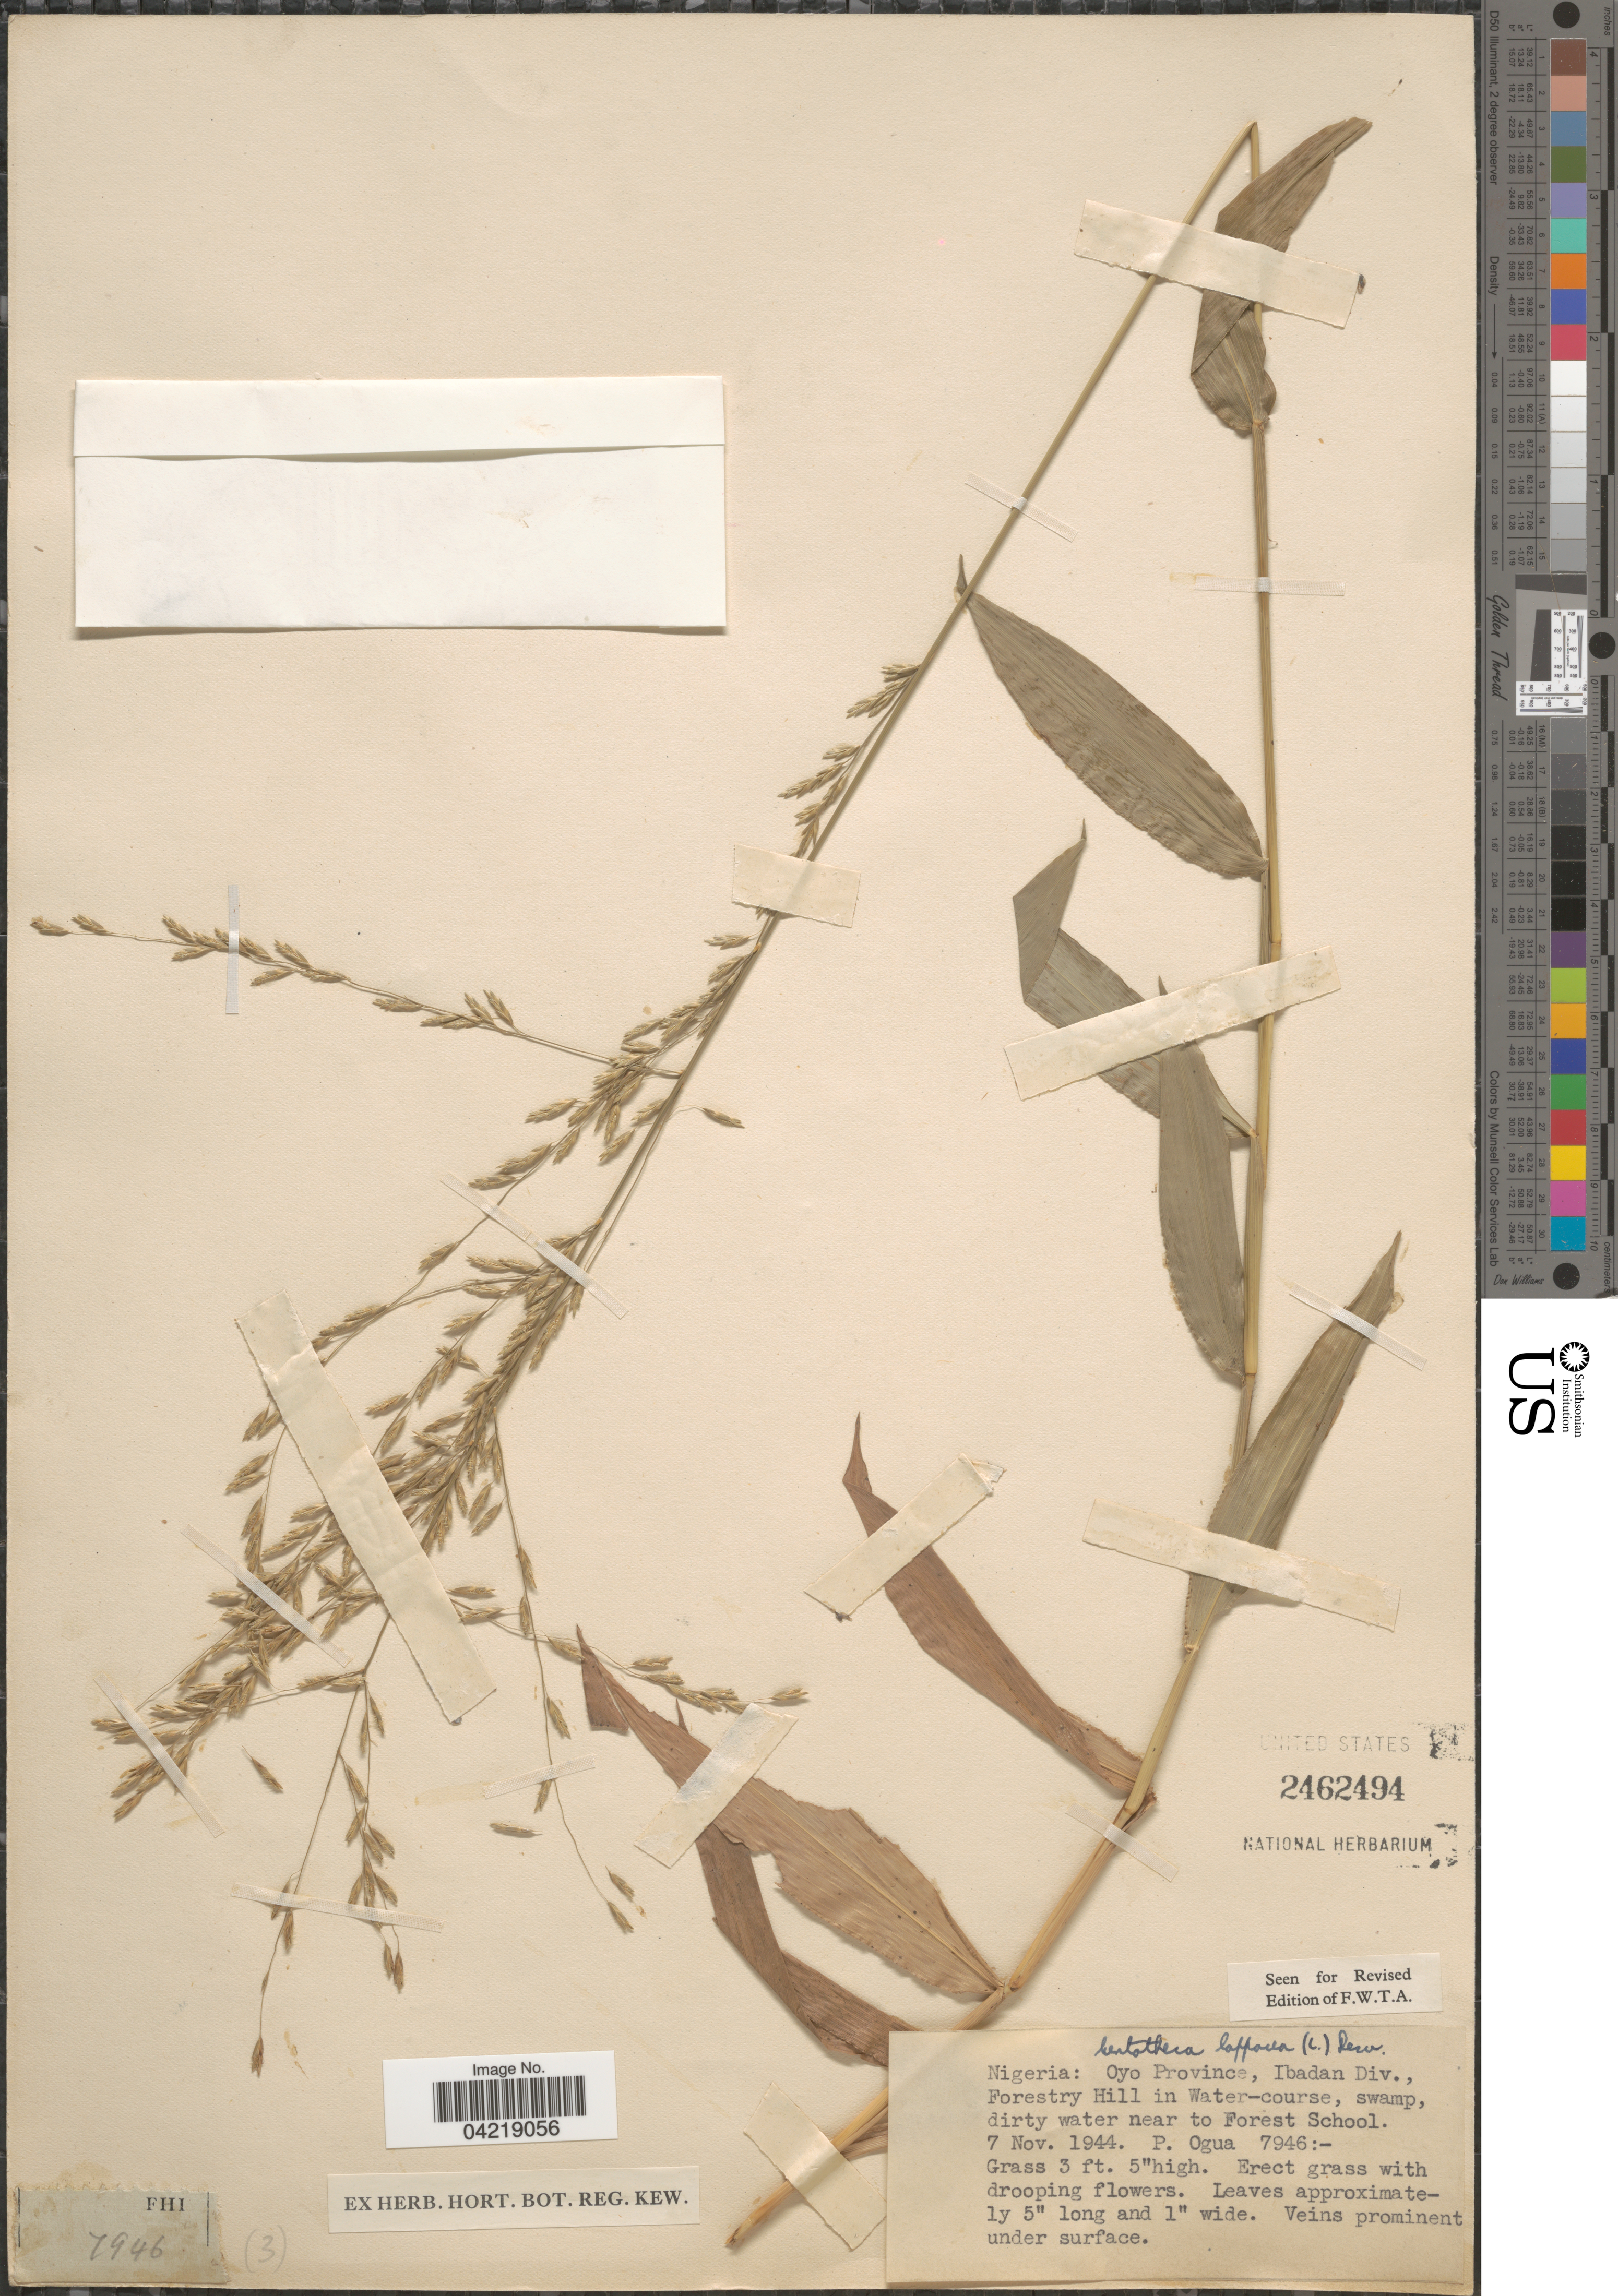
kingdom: Plantae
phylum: Tracheophyta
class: Liliopsida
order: Poales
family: Poaceae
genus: Centotheca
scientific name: Centotheca lappacea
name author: (L.) Desv.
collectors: P. Ogua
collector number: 7946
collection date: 1944-11-07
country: Nigeria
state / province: Oyo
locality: Ibadan Div., Forestry Hill in Water-course, swamp, dirty water near to Forest School.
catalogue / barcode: US 2462494